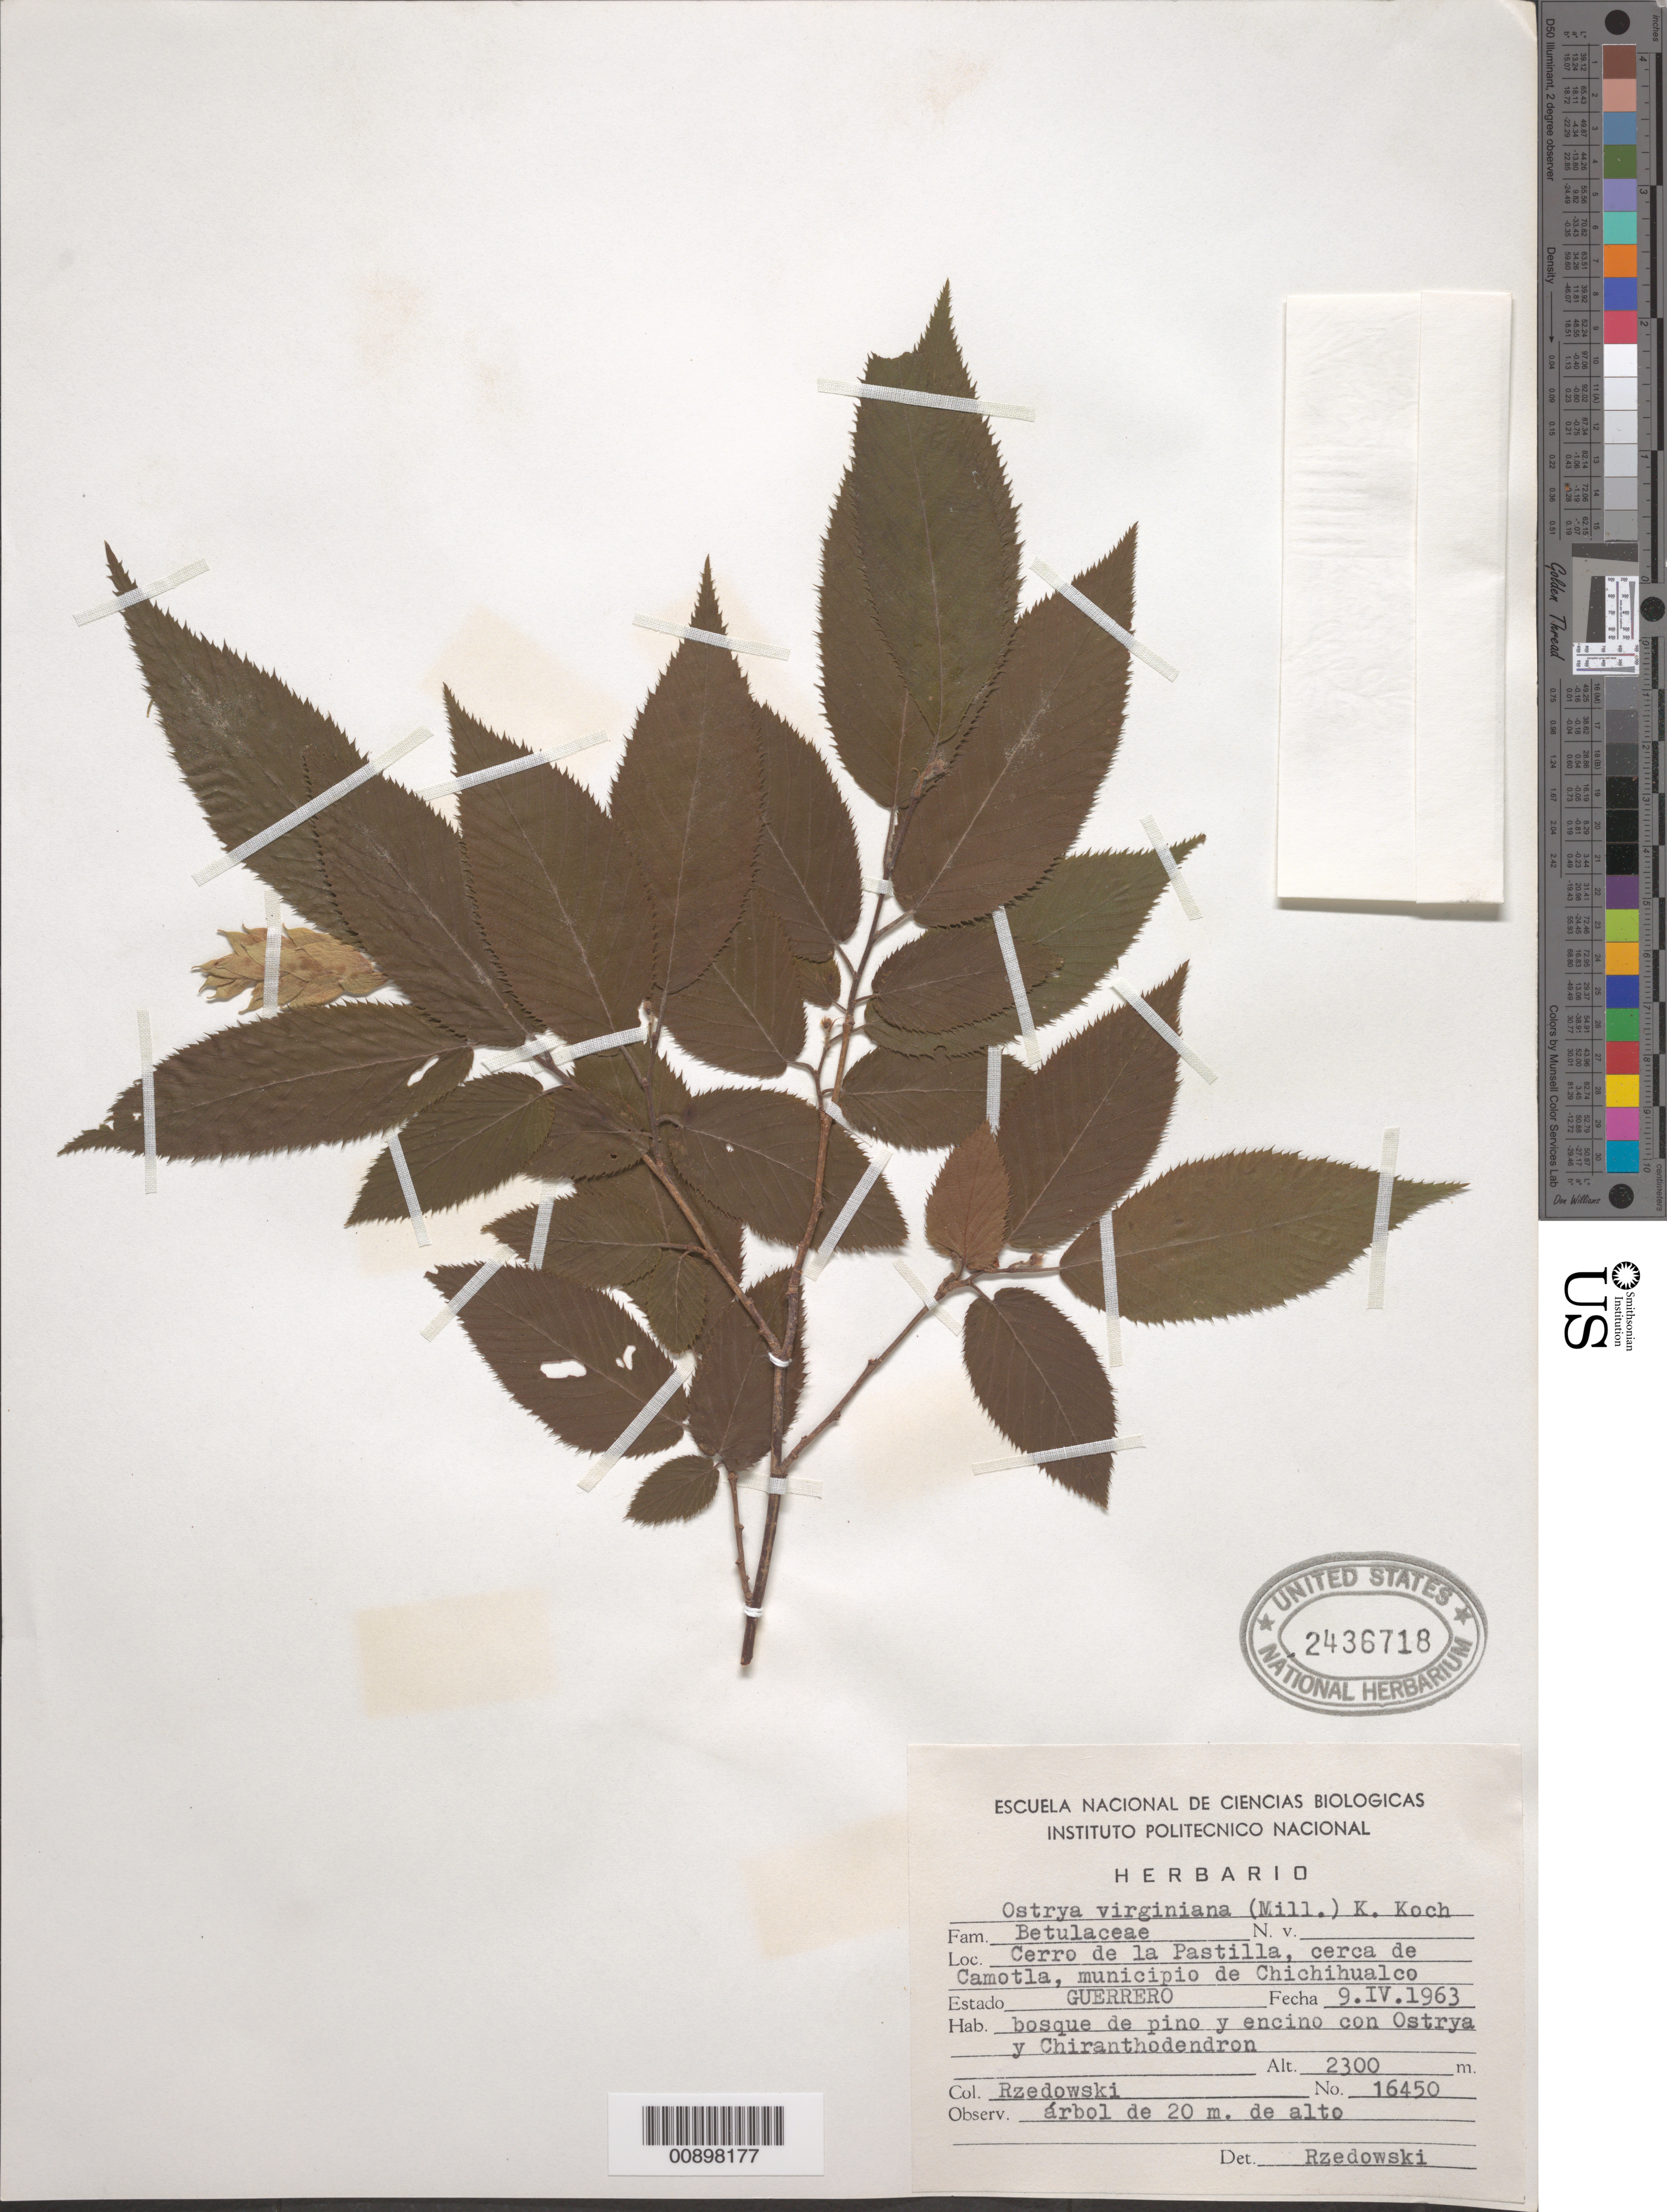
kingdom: Plantae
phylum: Tracheophyta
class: Magnoliopsida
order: Fagales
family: Betulaceae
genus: Ostrya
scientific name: Ostrya virginiana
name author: (Mill.) K. Koch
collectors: J. Rzedowski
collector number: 16450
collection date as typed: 09 Apr 1963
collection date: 1963-04-09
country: Mexico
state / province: Guerrero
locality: Cerro de la Pastilla, cerca de Camotla, municipio de Chichihualco, Estado de Guerrero.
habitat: Bosque de pino y encino con Ostrya y Chiranthodendron.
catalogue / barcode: US 2436718